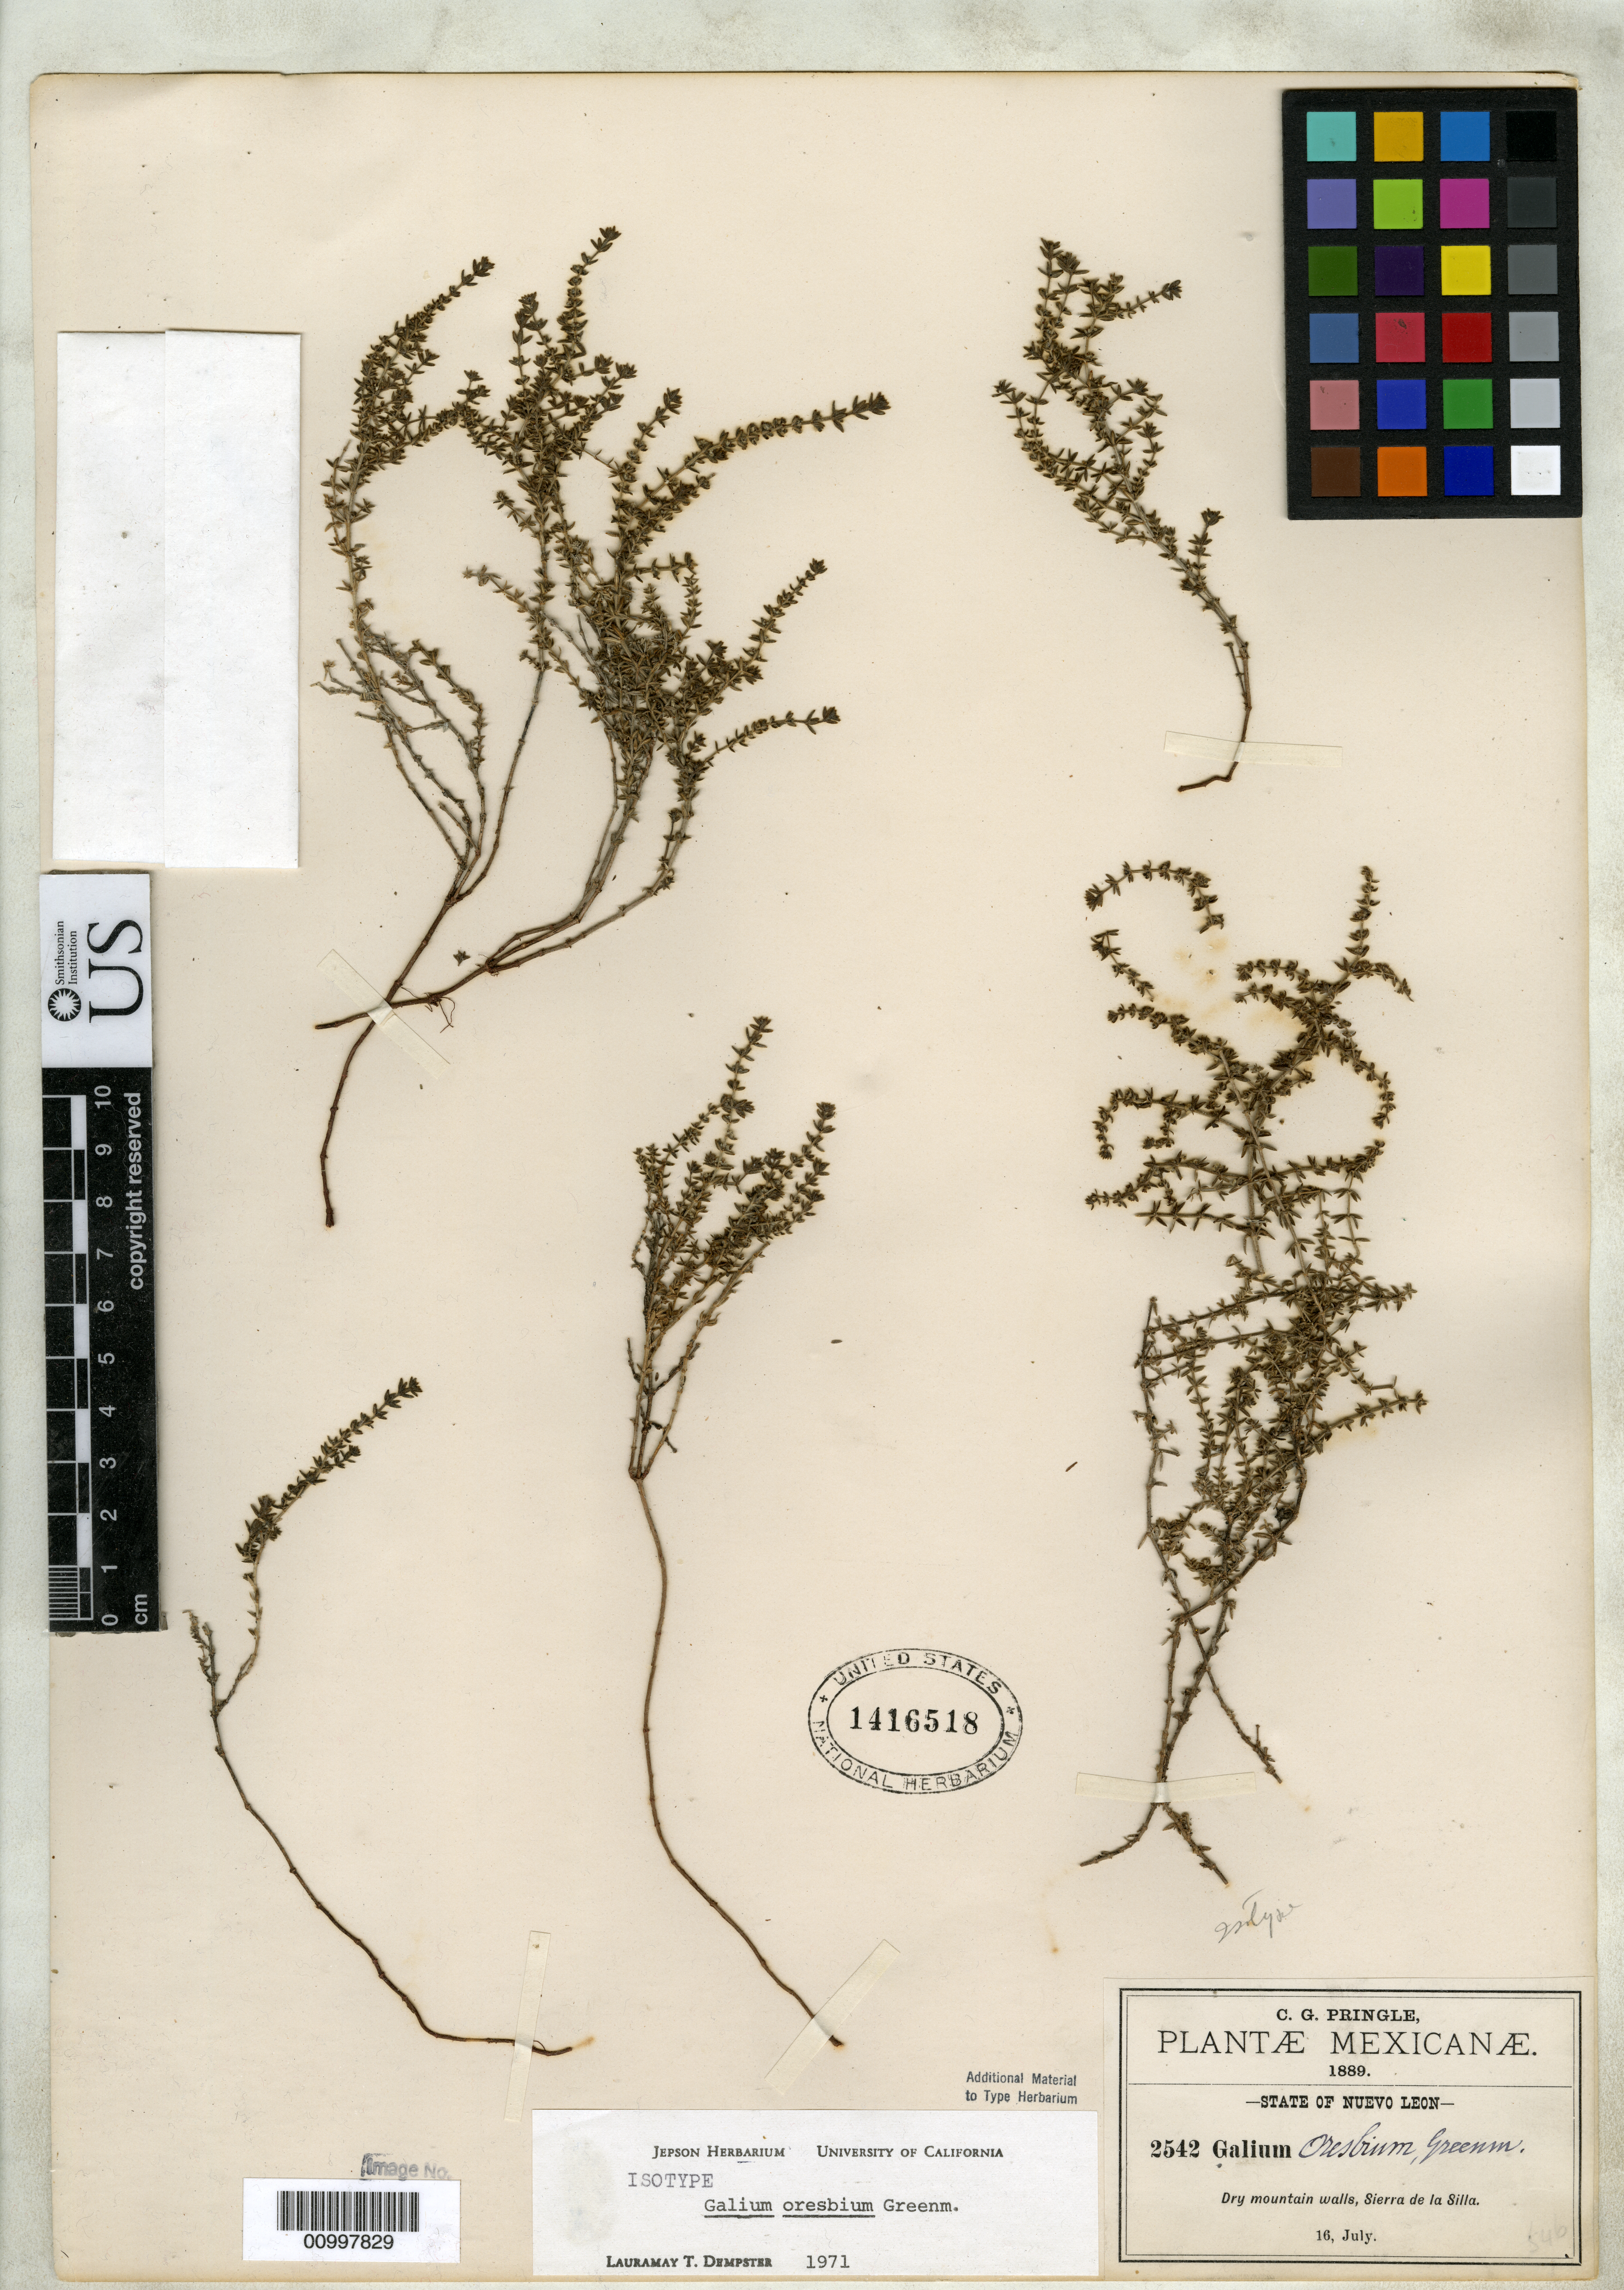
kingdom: Plantae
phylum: Tracheophyta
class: Magnoliopsida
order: Gentianales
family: Rubiaceae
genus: Galium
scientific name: Galium oresbium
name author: Greenm.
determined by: Dempster, L. T.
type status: Isotype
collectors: C. G. Pringle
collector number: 2542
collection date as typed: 16 Jul 1889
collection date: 1889-07-16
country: Mexico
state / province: Nuevo León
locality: Dry mountain walls, Sierra de la Silla.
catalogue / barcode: US 1416518